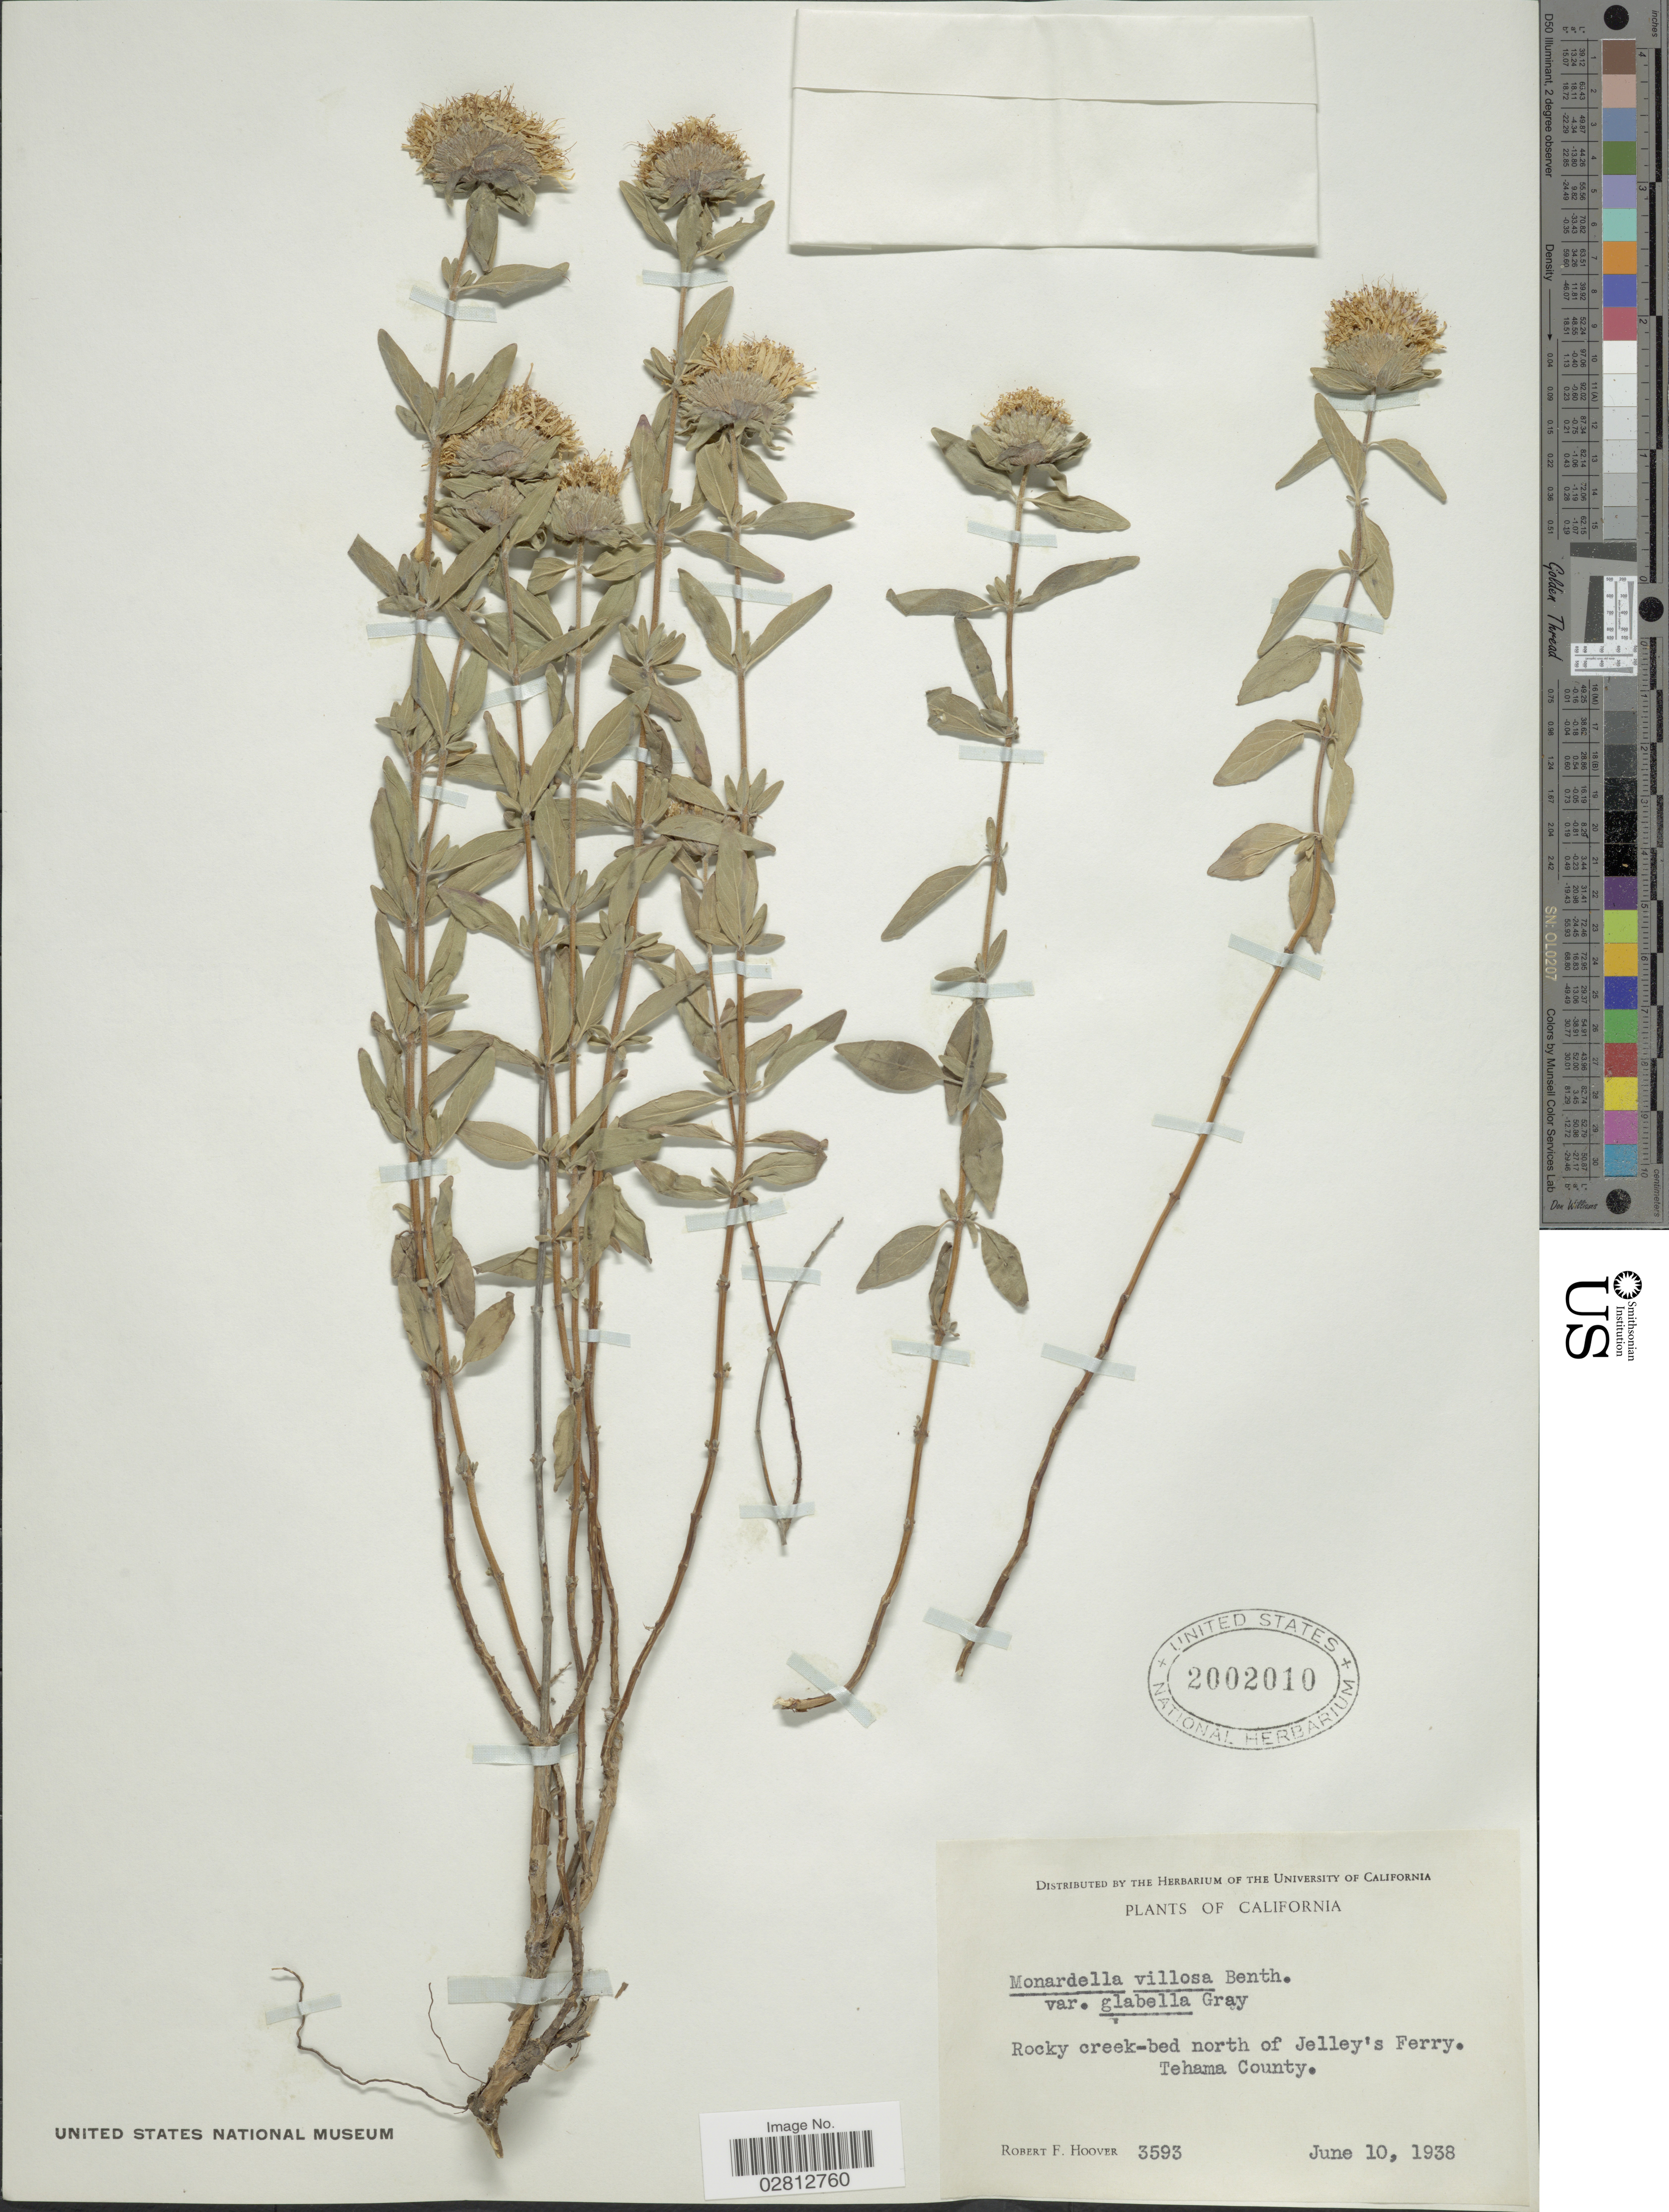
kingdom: Plantae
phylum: Tracheophyta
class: Magnoliopsida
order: Lamiales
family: Lamiaceae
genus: Monardella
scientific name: Monardella villosa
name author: Benth.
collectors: R. F. Hoover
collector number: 3593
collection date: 1938-06-10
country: United States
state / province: California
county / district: Tehama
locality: North of Jelley's Ferry, Tehama County.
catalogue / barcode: US 2002010